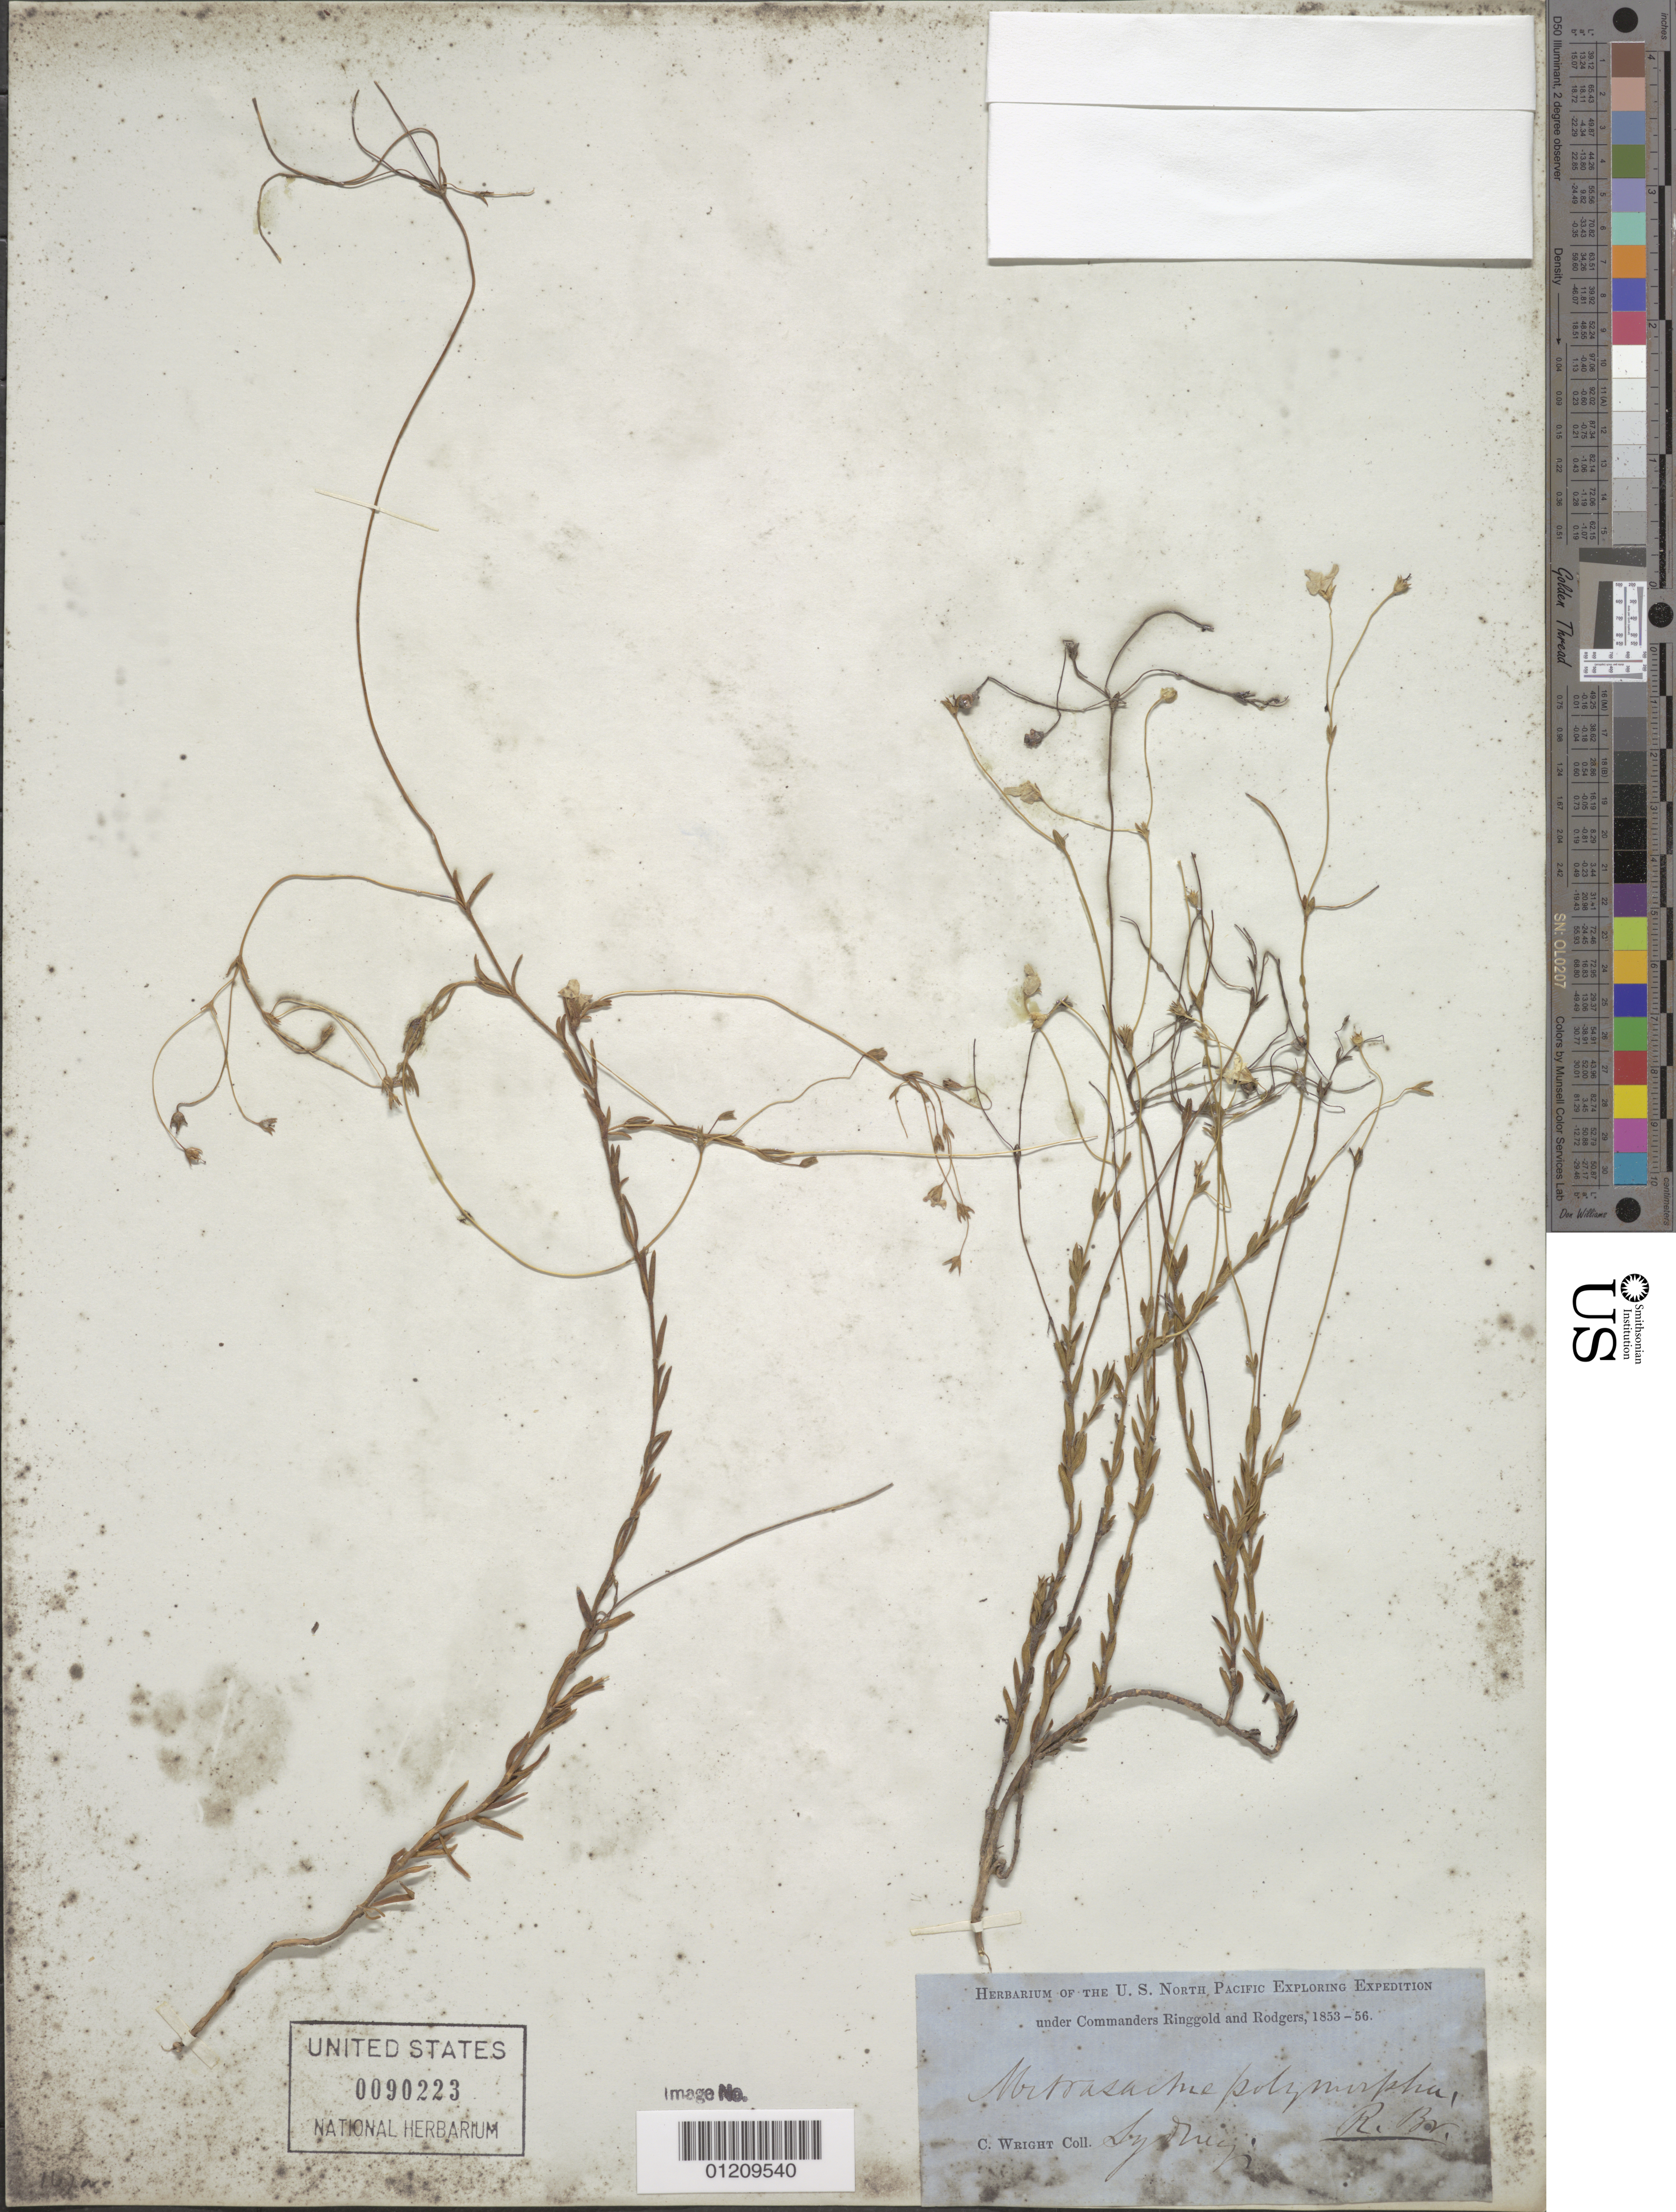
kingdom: Plantae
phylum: Tracheophyta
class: Magnoliopsida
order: Gentianales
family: Loganiaceae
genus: Mitrasacme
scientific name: Mitrasacme polymorpha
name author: R. Br.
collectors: C. Wright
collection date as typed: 1853 to -- -- 1856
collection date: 1853/1856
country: Australia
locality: Sydney.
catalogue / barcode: US 90223